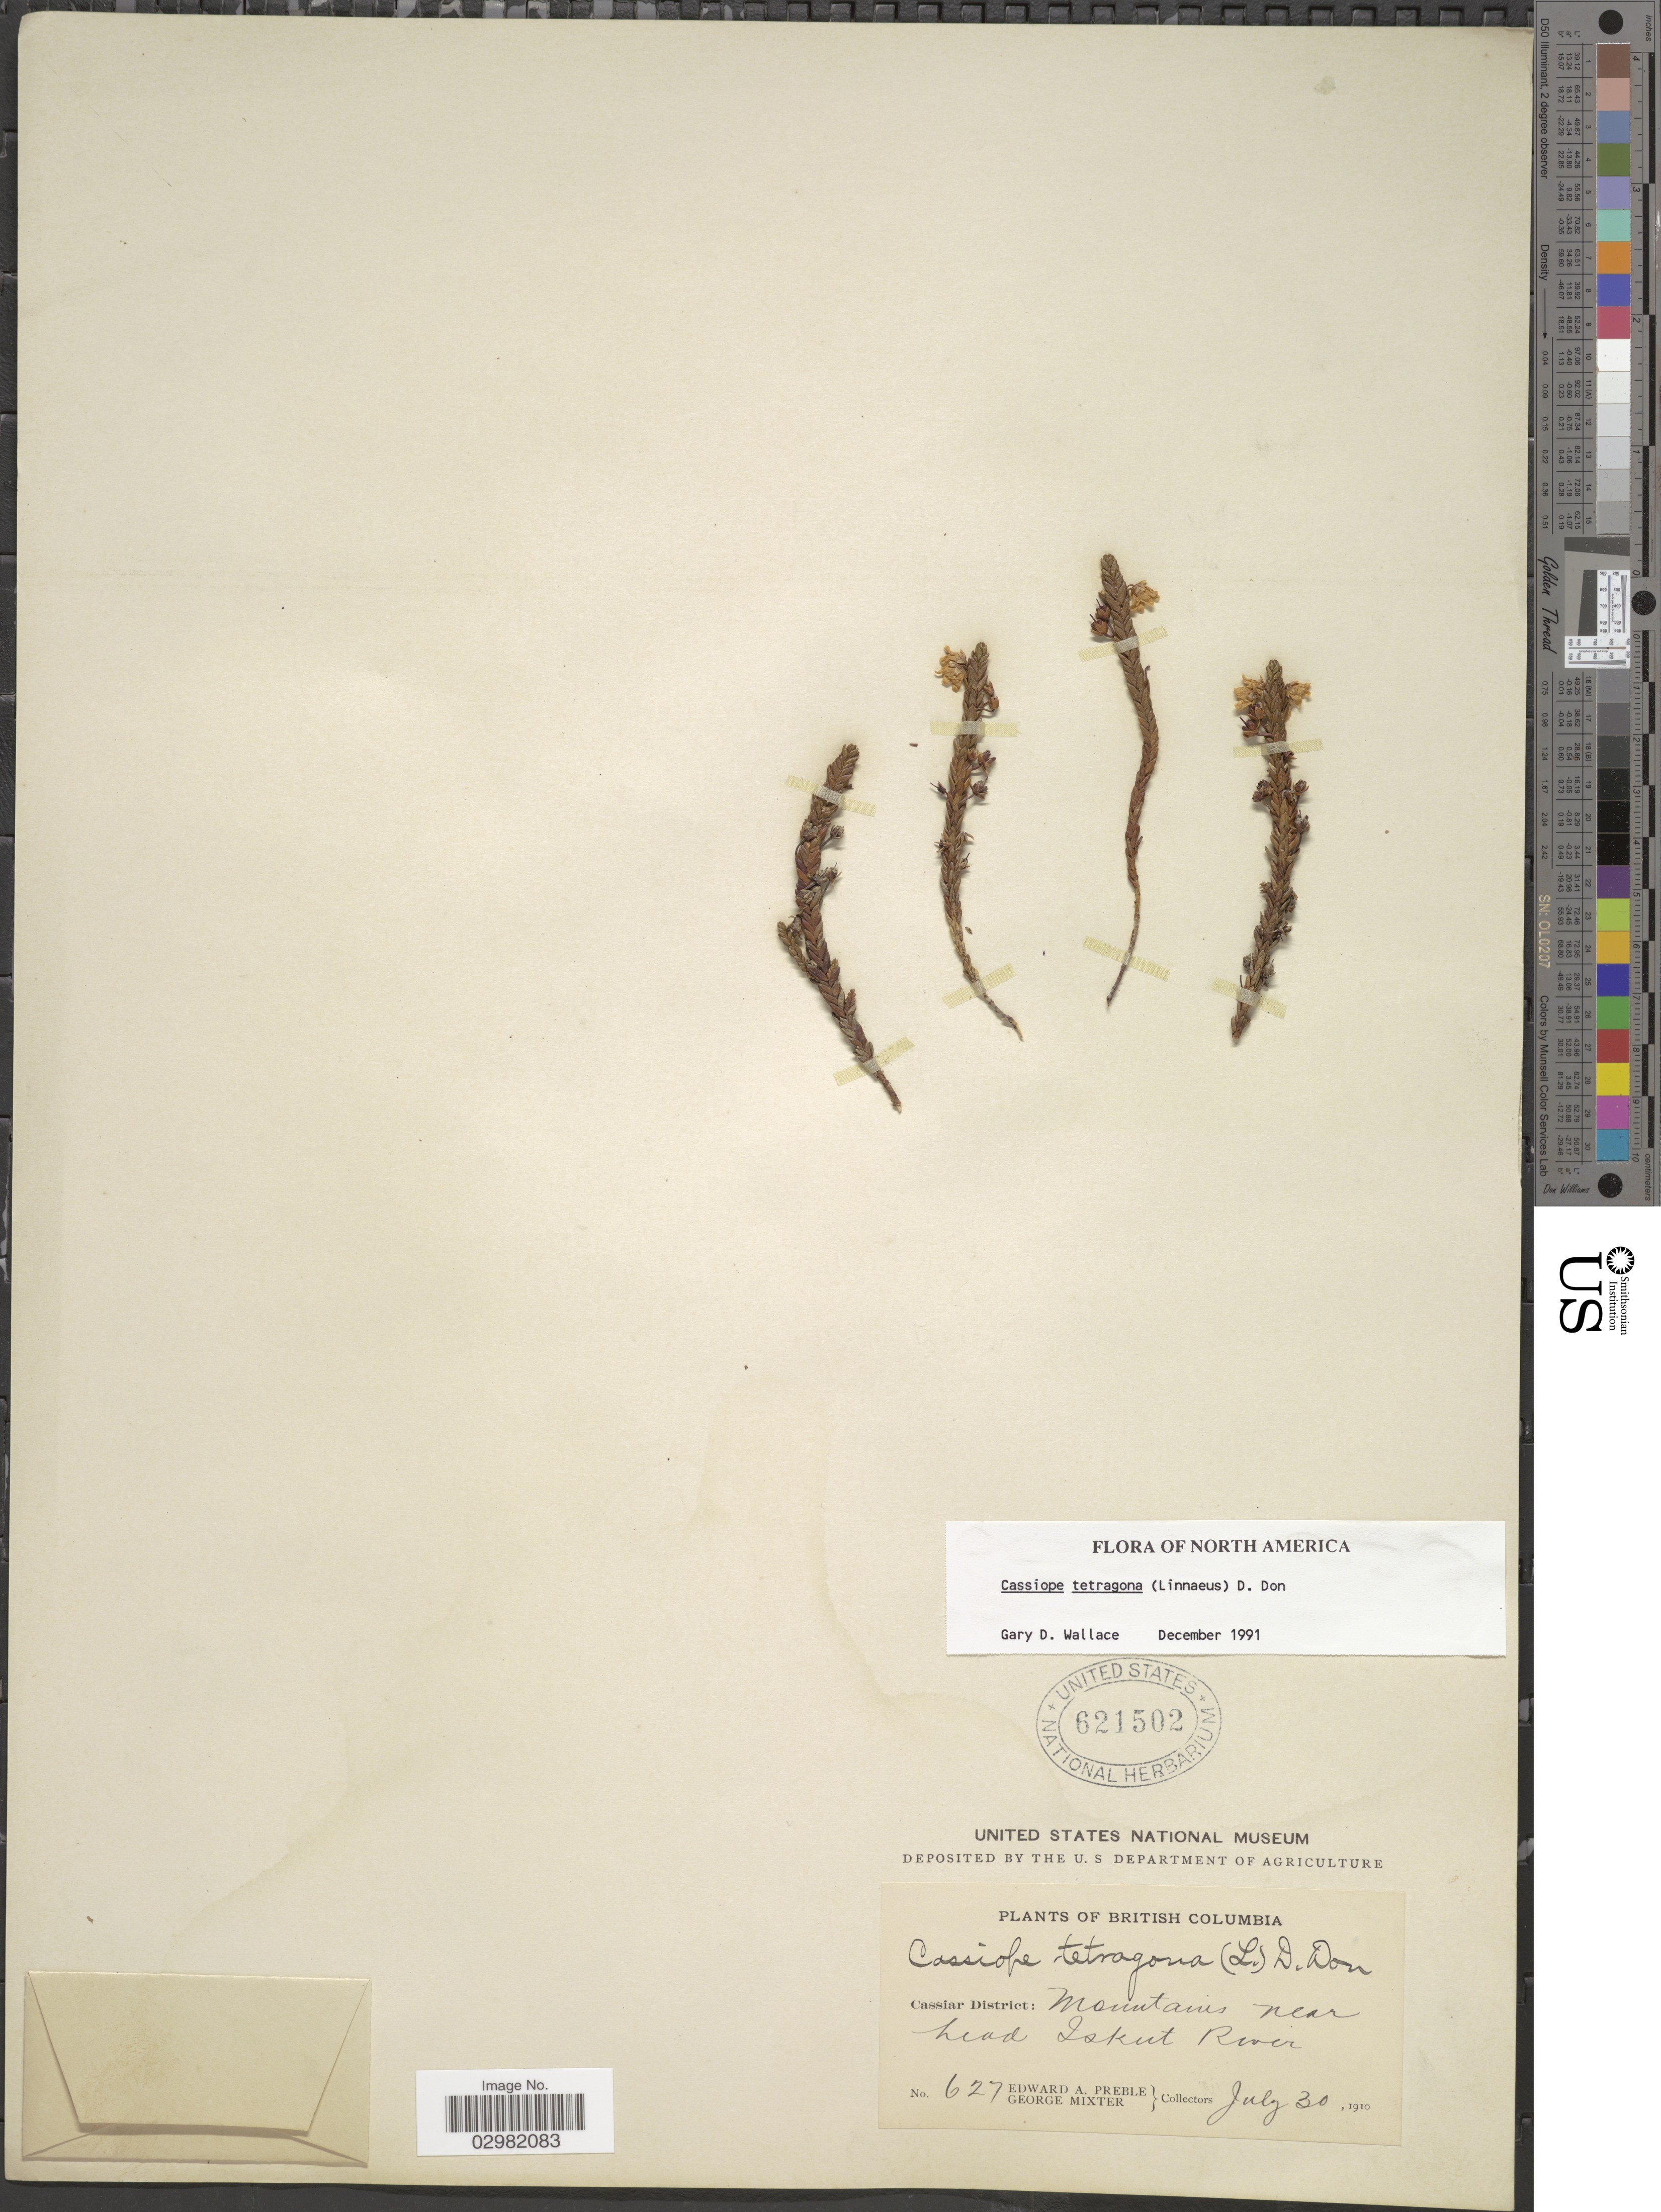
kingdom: Plantae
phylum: Tracheophyta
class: Magnoliopsida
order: Ericales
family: Ericaceae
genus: Cassiope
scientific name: Cassiope tetragona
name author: (L.) D. Don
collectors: E. Preble & G. Mixter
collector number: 627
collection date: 1910-07-30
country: Canada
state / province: British Columbia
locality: Cassiar District: Mountains near head Iskut River.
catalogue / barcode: US 621502